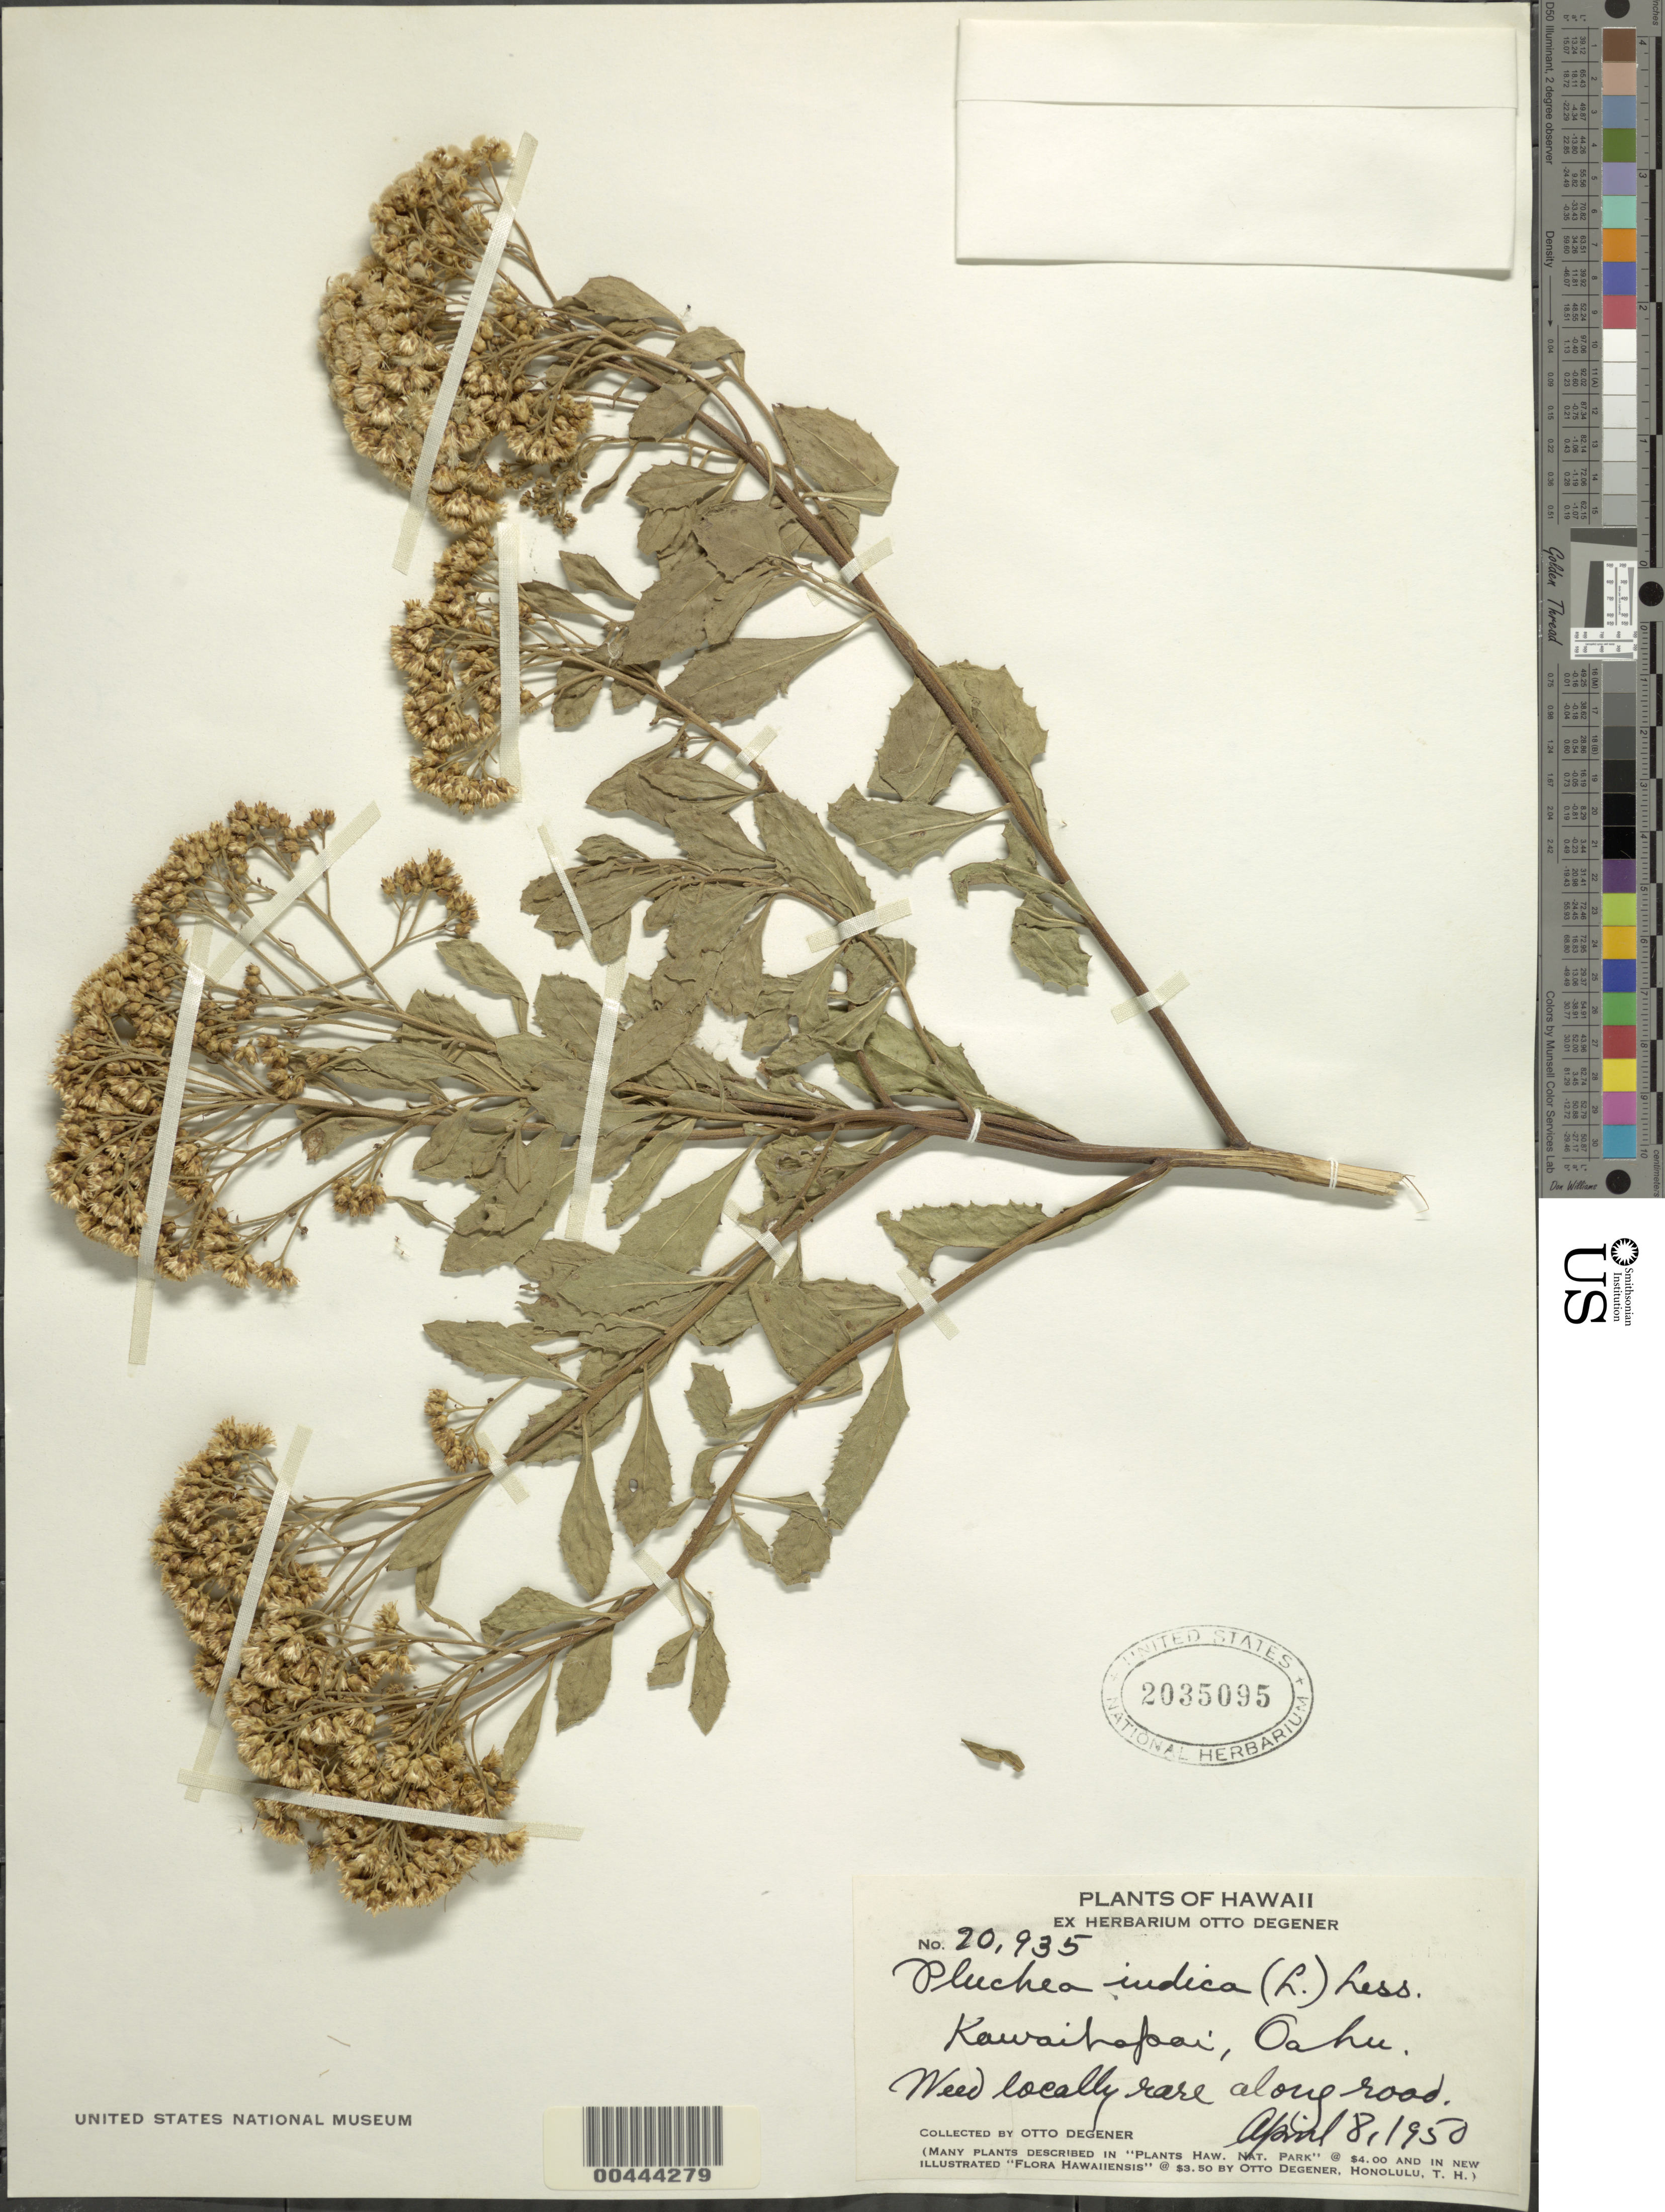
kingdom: Plantae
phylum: Tracheophyta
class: Magnoliopsida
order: Asterales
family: Asteraceae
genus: Pluchea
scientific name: Pluchea indica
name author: (L.) Less.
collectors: O. Degener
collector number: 20935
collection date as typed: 8 Apr 1950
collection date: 1950-04-08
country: United States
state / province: Hawaii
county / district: Honolulu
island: Oahu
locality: Kawaihapai.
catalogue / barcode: US 2035095